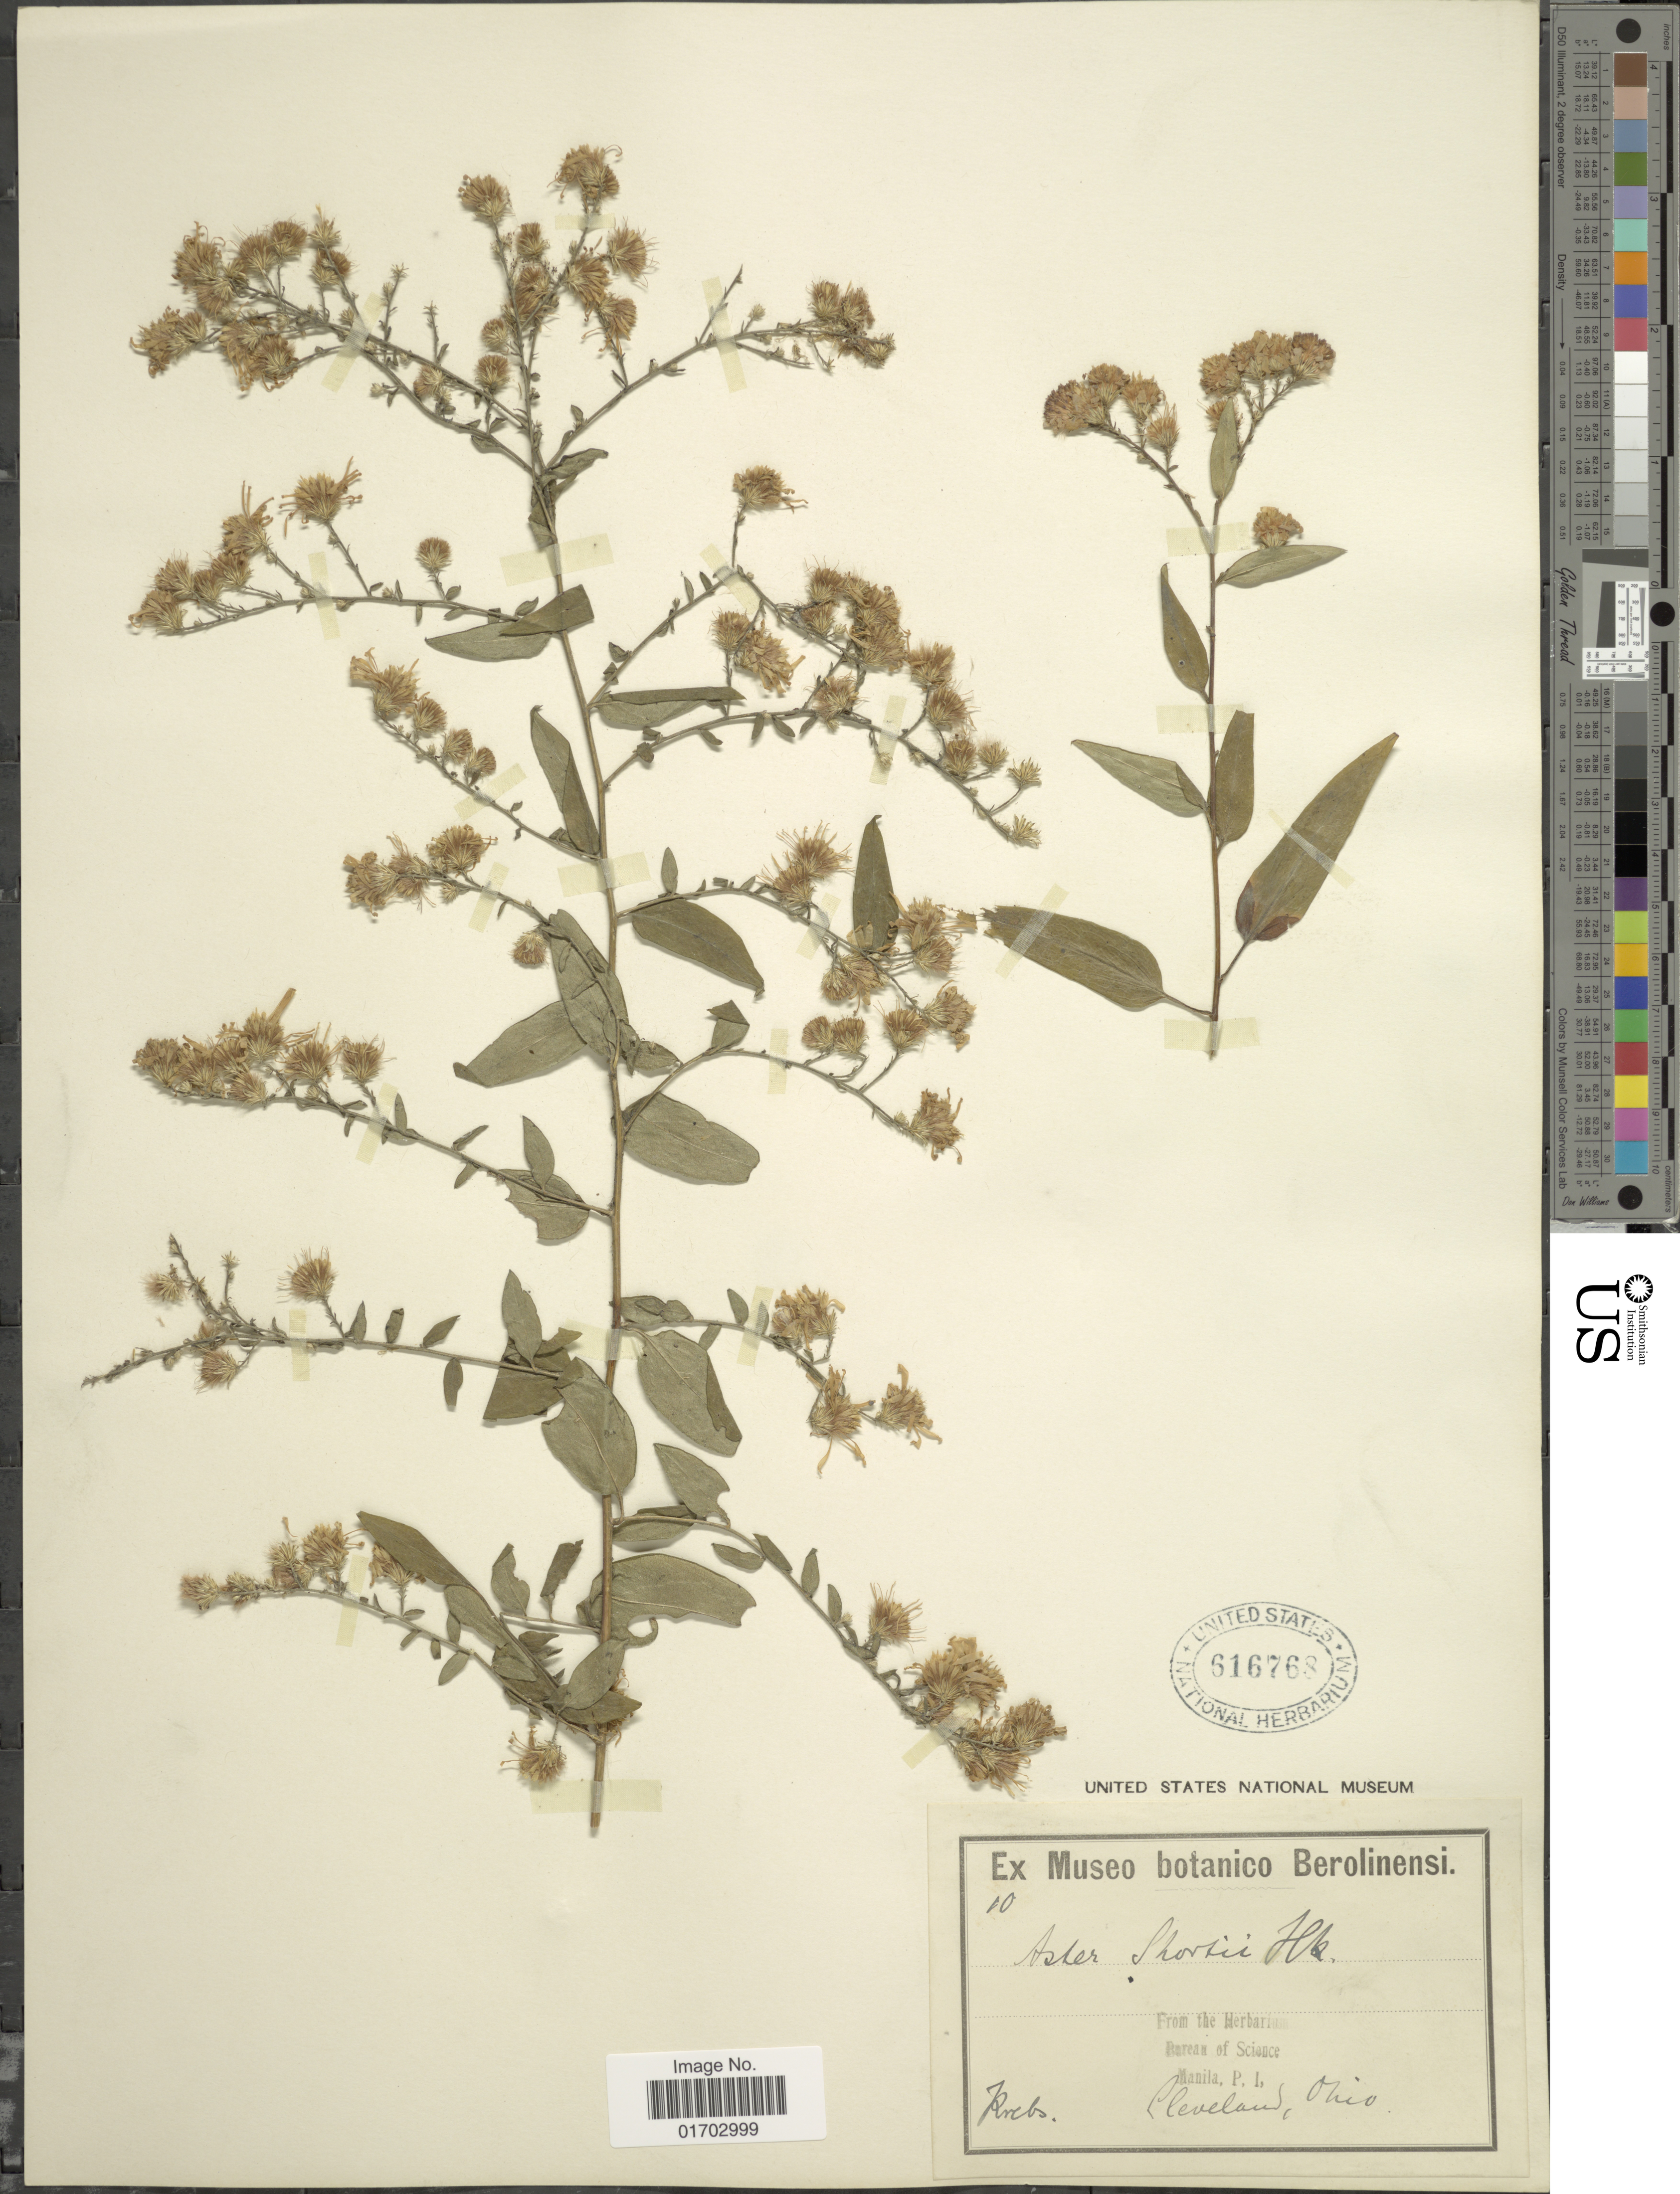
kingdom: Plantae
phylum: Tracheophyta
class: Magnoliopsida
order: Asterales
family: Asteraceae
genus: Symphyotrichum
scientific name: Symphyotrichum shortii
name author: (Lindl.) G.L. Nesom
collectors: -. Krebs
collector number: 10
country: United States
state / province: Ohio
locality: Cleveland.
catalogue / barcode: US 616768